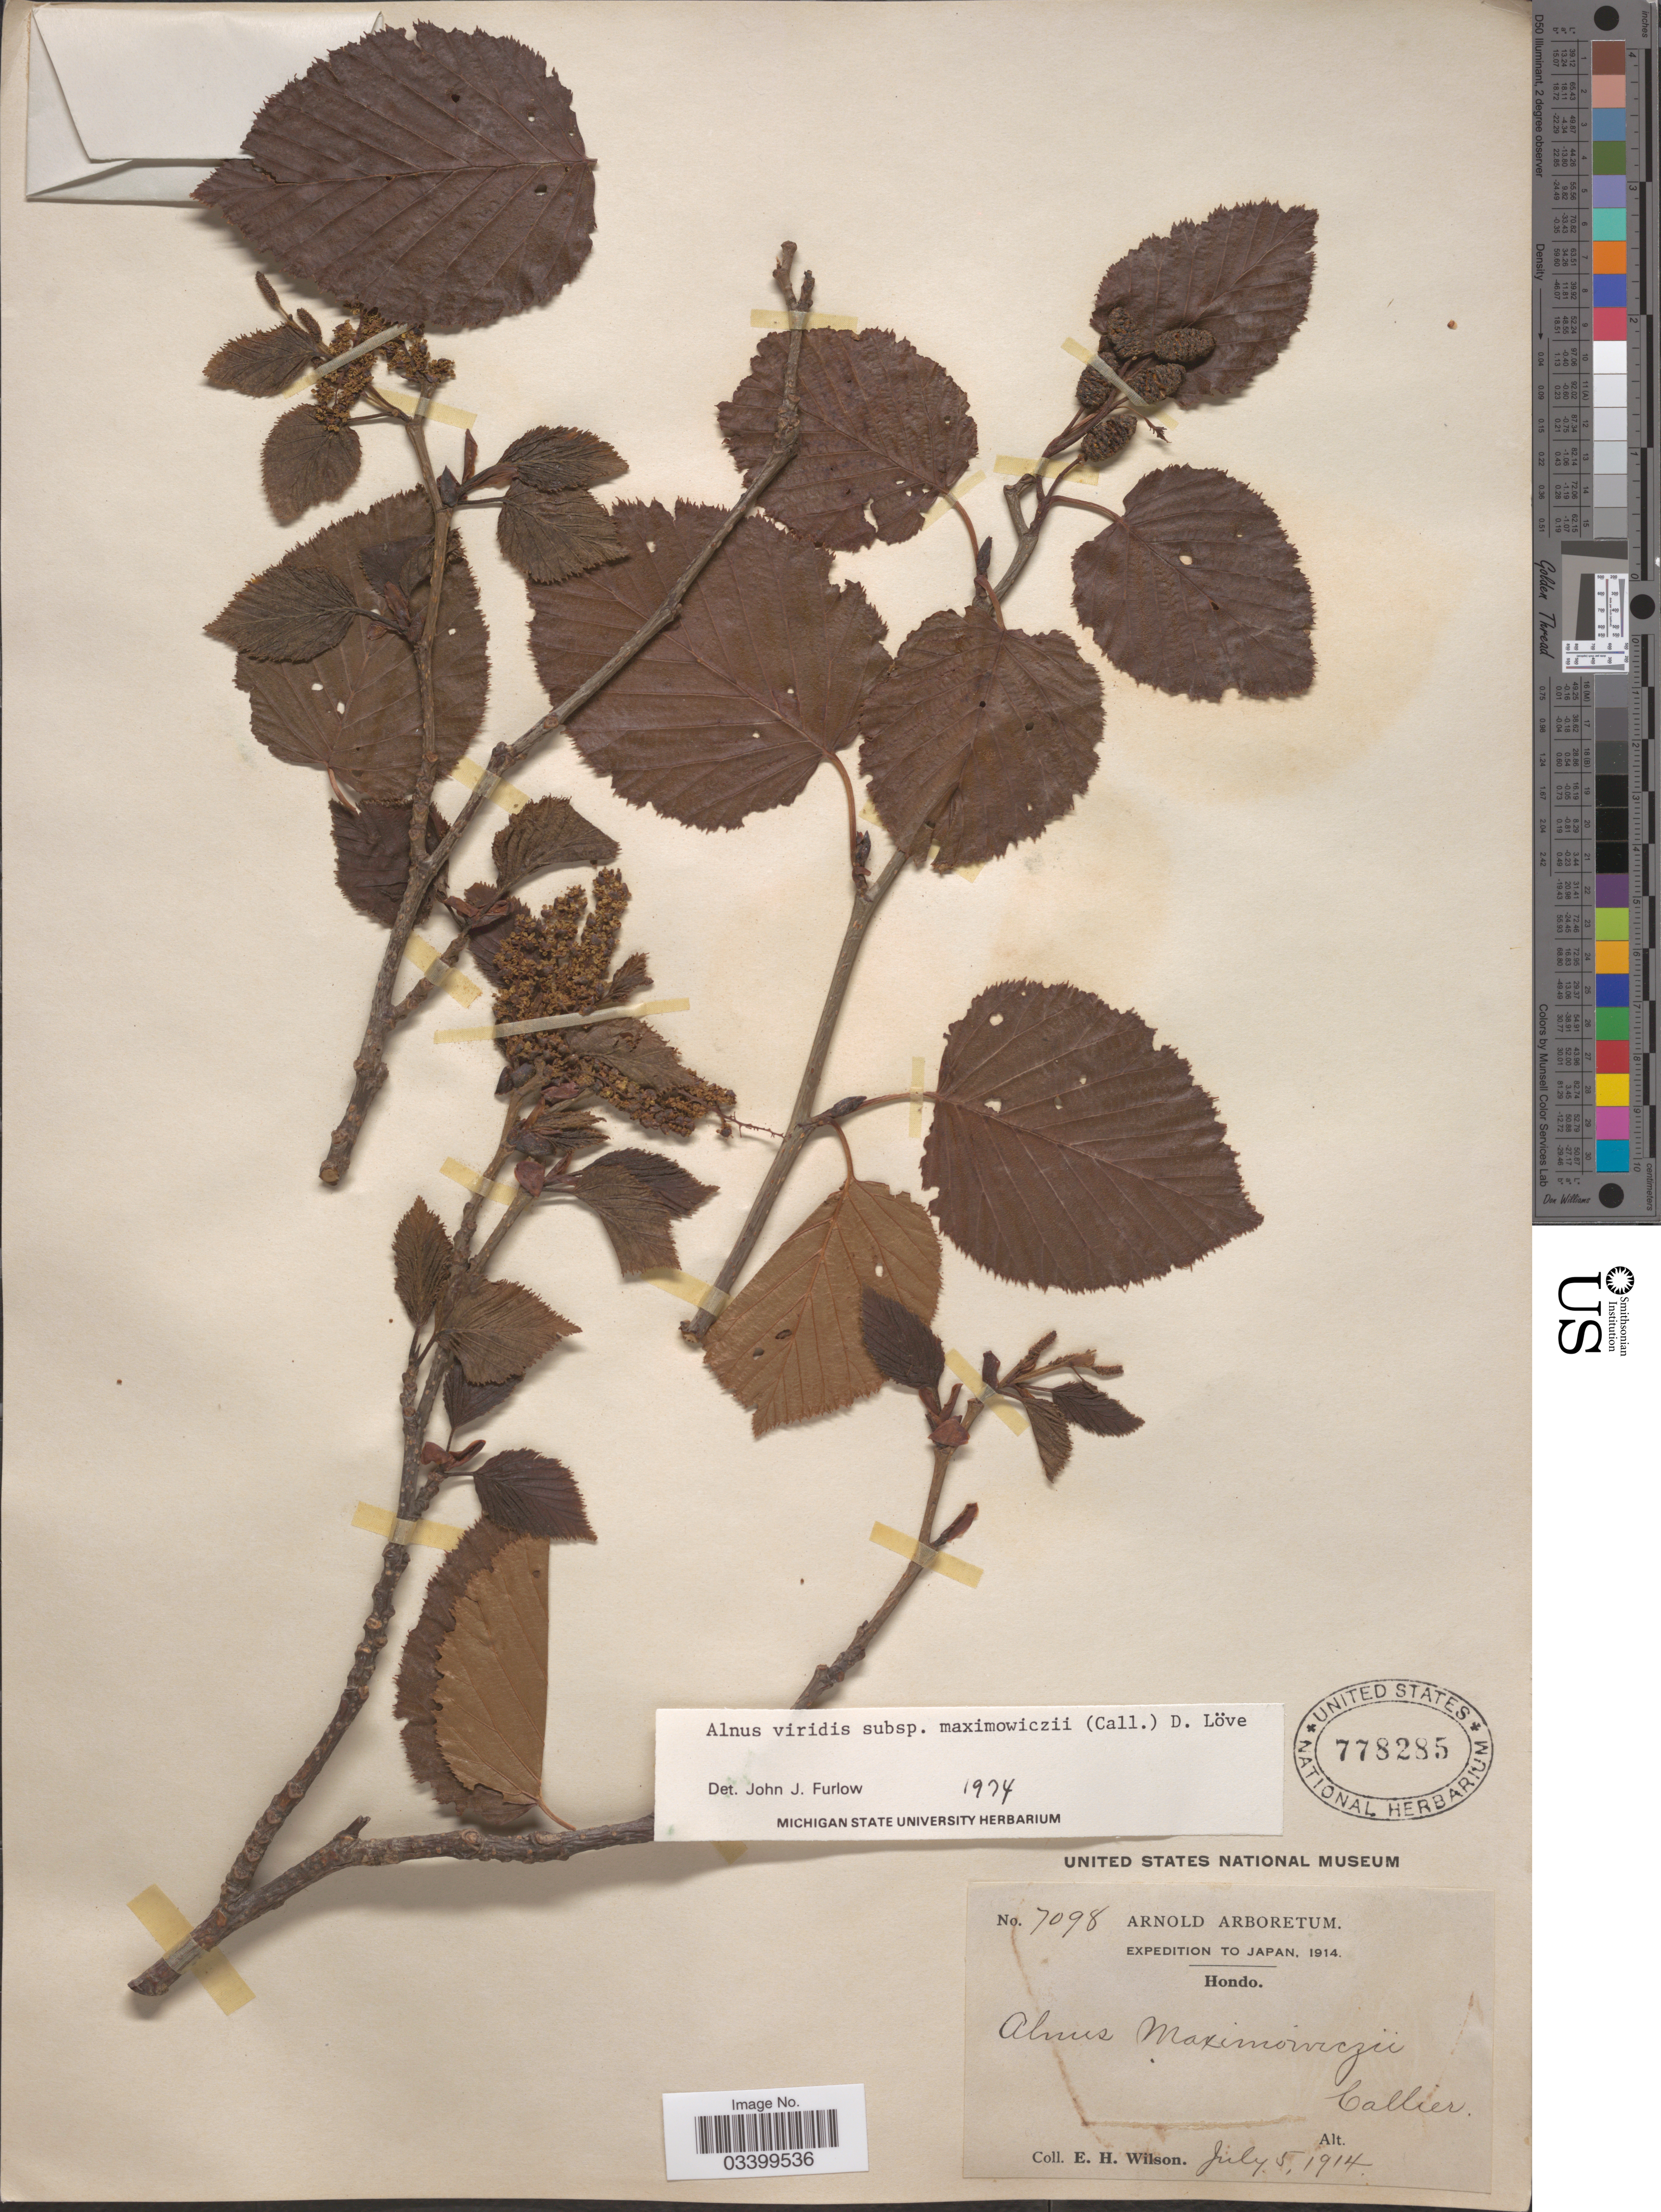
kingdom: Plantae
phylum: Tracheophyta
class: Magnoliopsida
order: Fagales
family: Betulaceae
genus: Alnus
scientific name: Alnus maximowiczii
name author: Callier ex C.K. Schneid.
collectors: E. Wilson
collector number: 7098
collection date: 1914-07-05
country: Japan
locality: Hondo.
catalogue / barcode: US 778285